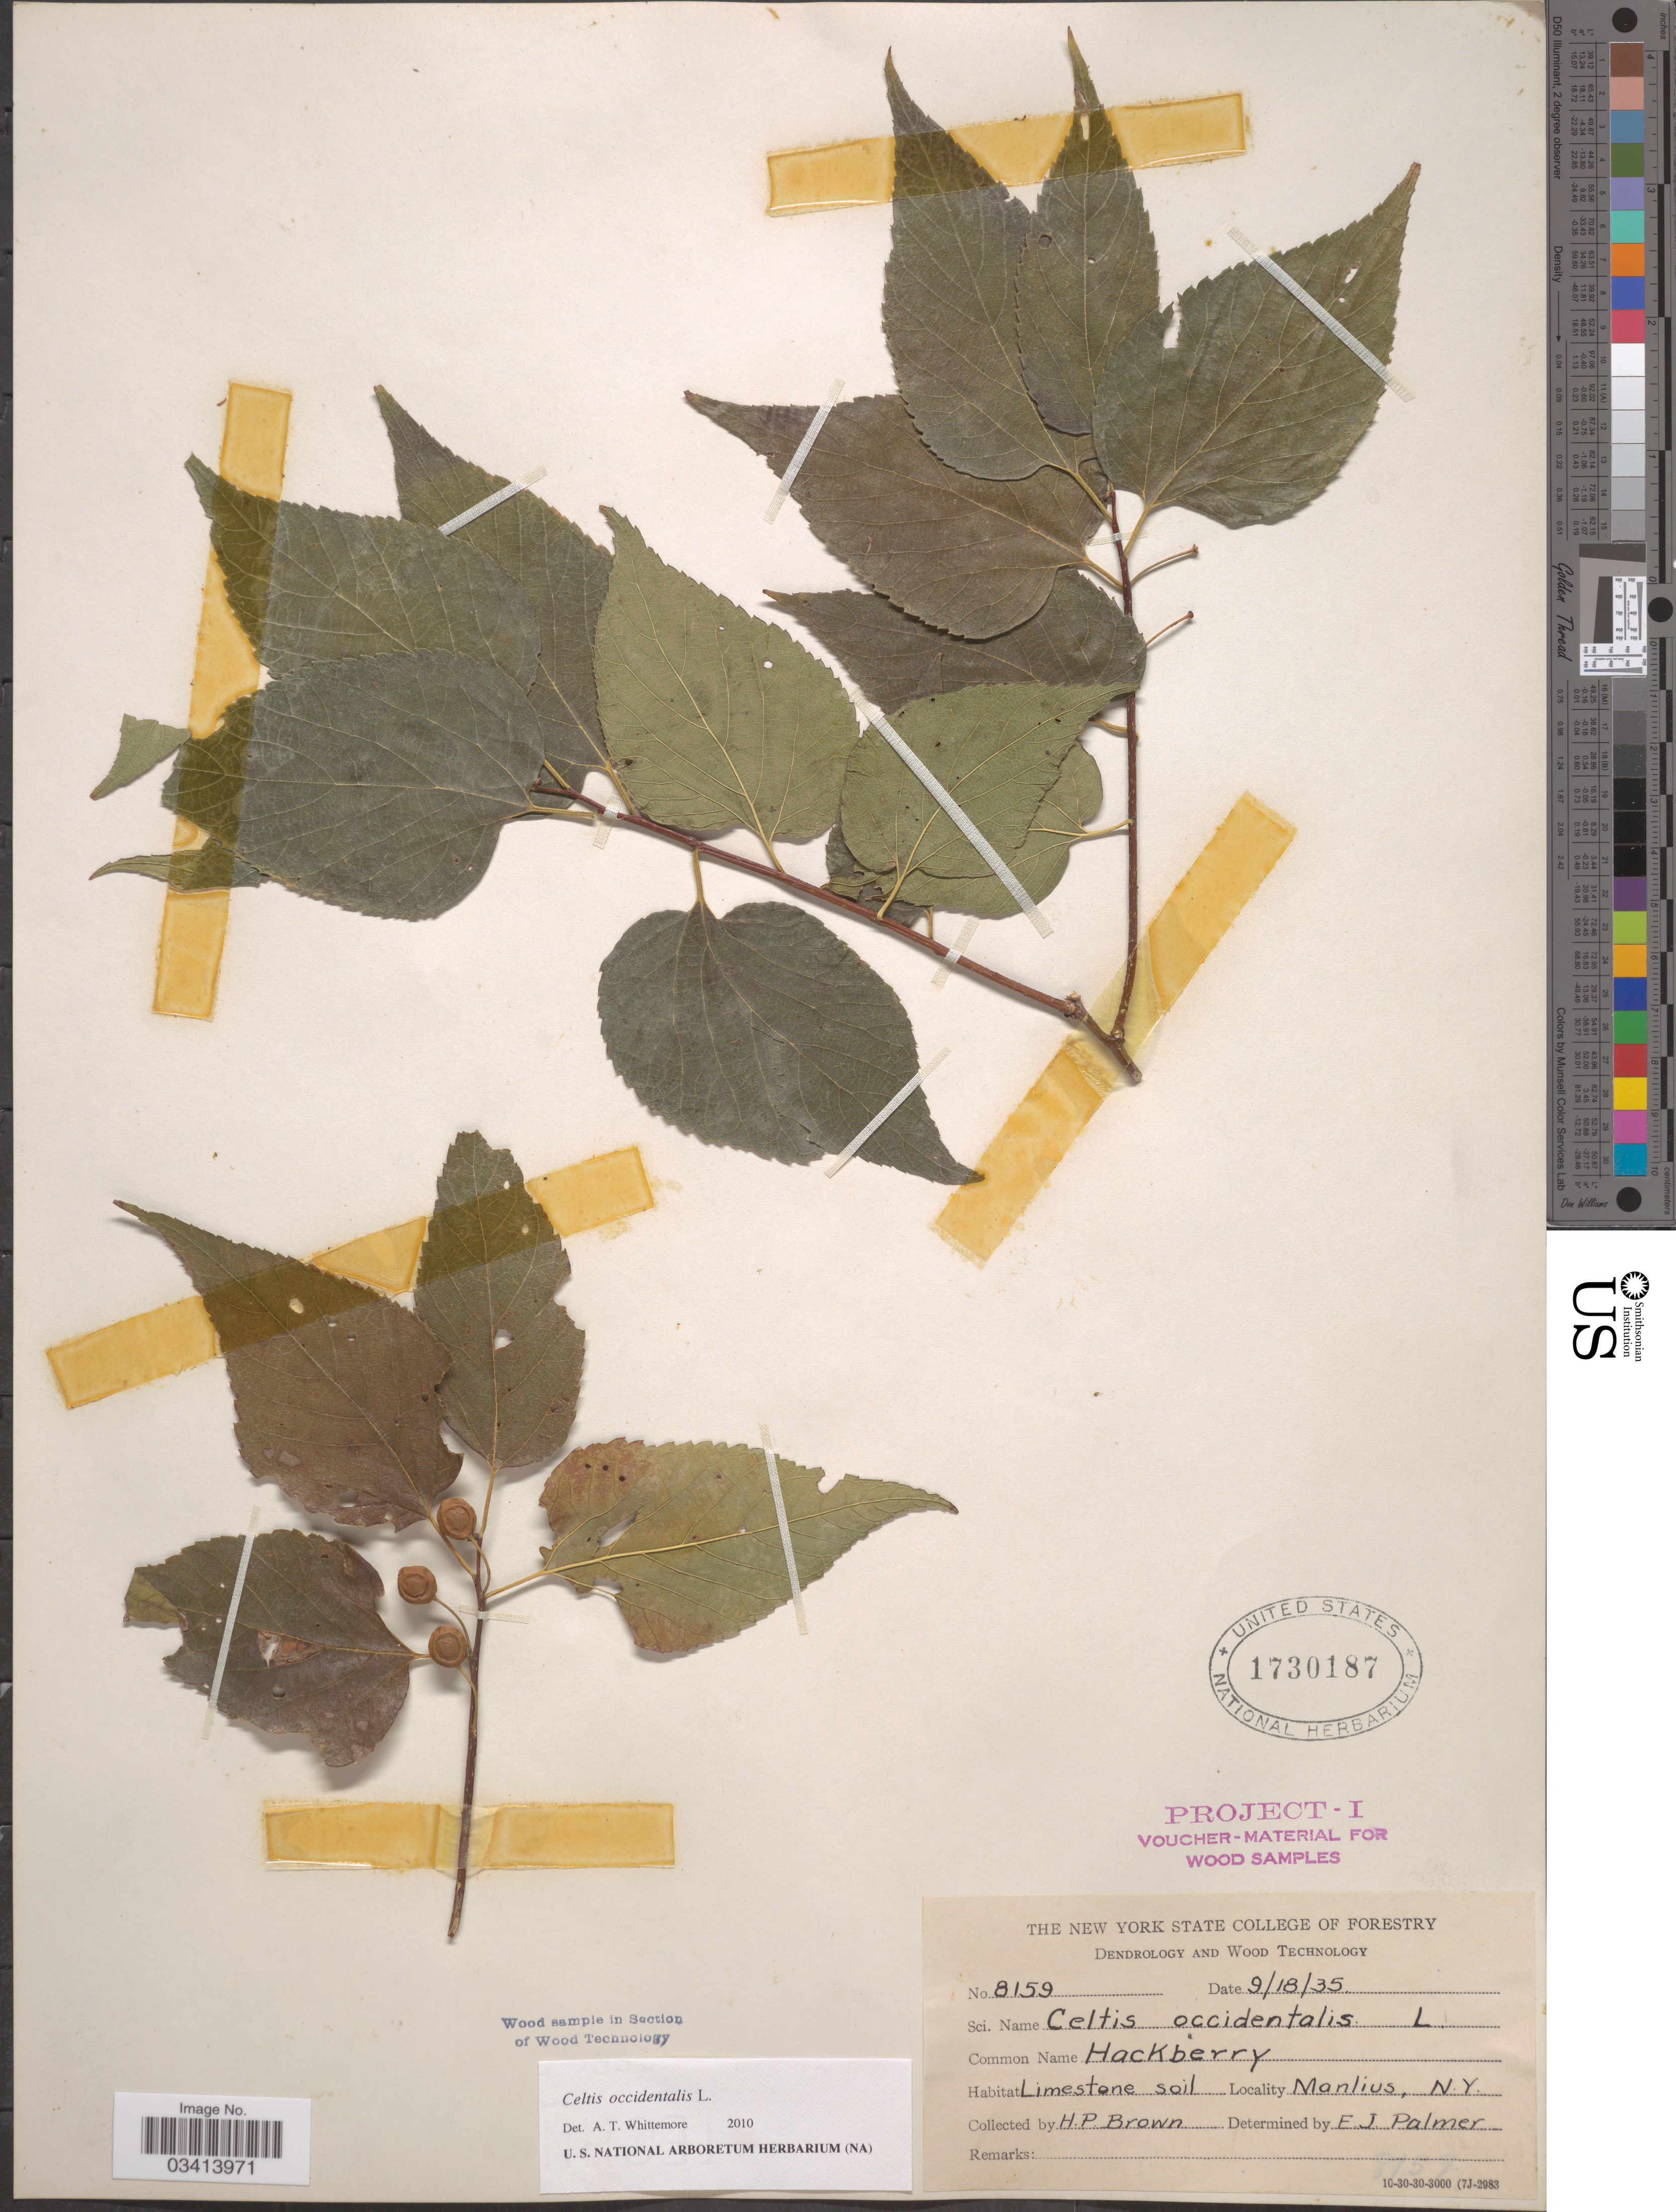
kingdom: Plantae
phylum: Tracheophyta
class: Magnoliopsida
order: Rosales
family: Cannabaceae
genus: Celtis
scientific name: Celtis occidentalis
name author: L.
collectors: H. P. Brown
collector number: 8159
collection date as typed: Transcribed d/m/y: 18/9/35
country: United States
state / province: New York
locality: Manlius.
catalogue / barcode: US 1730187